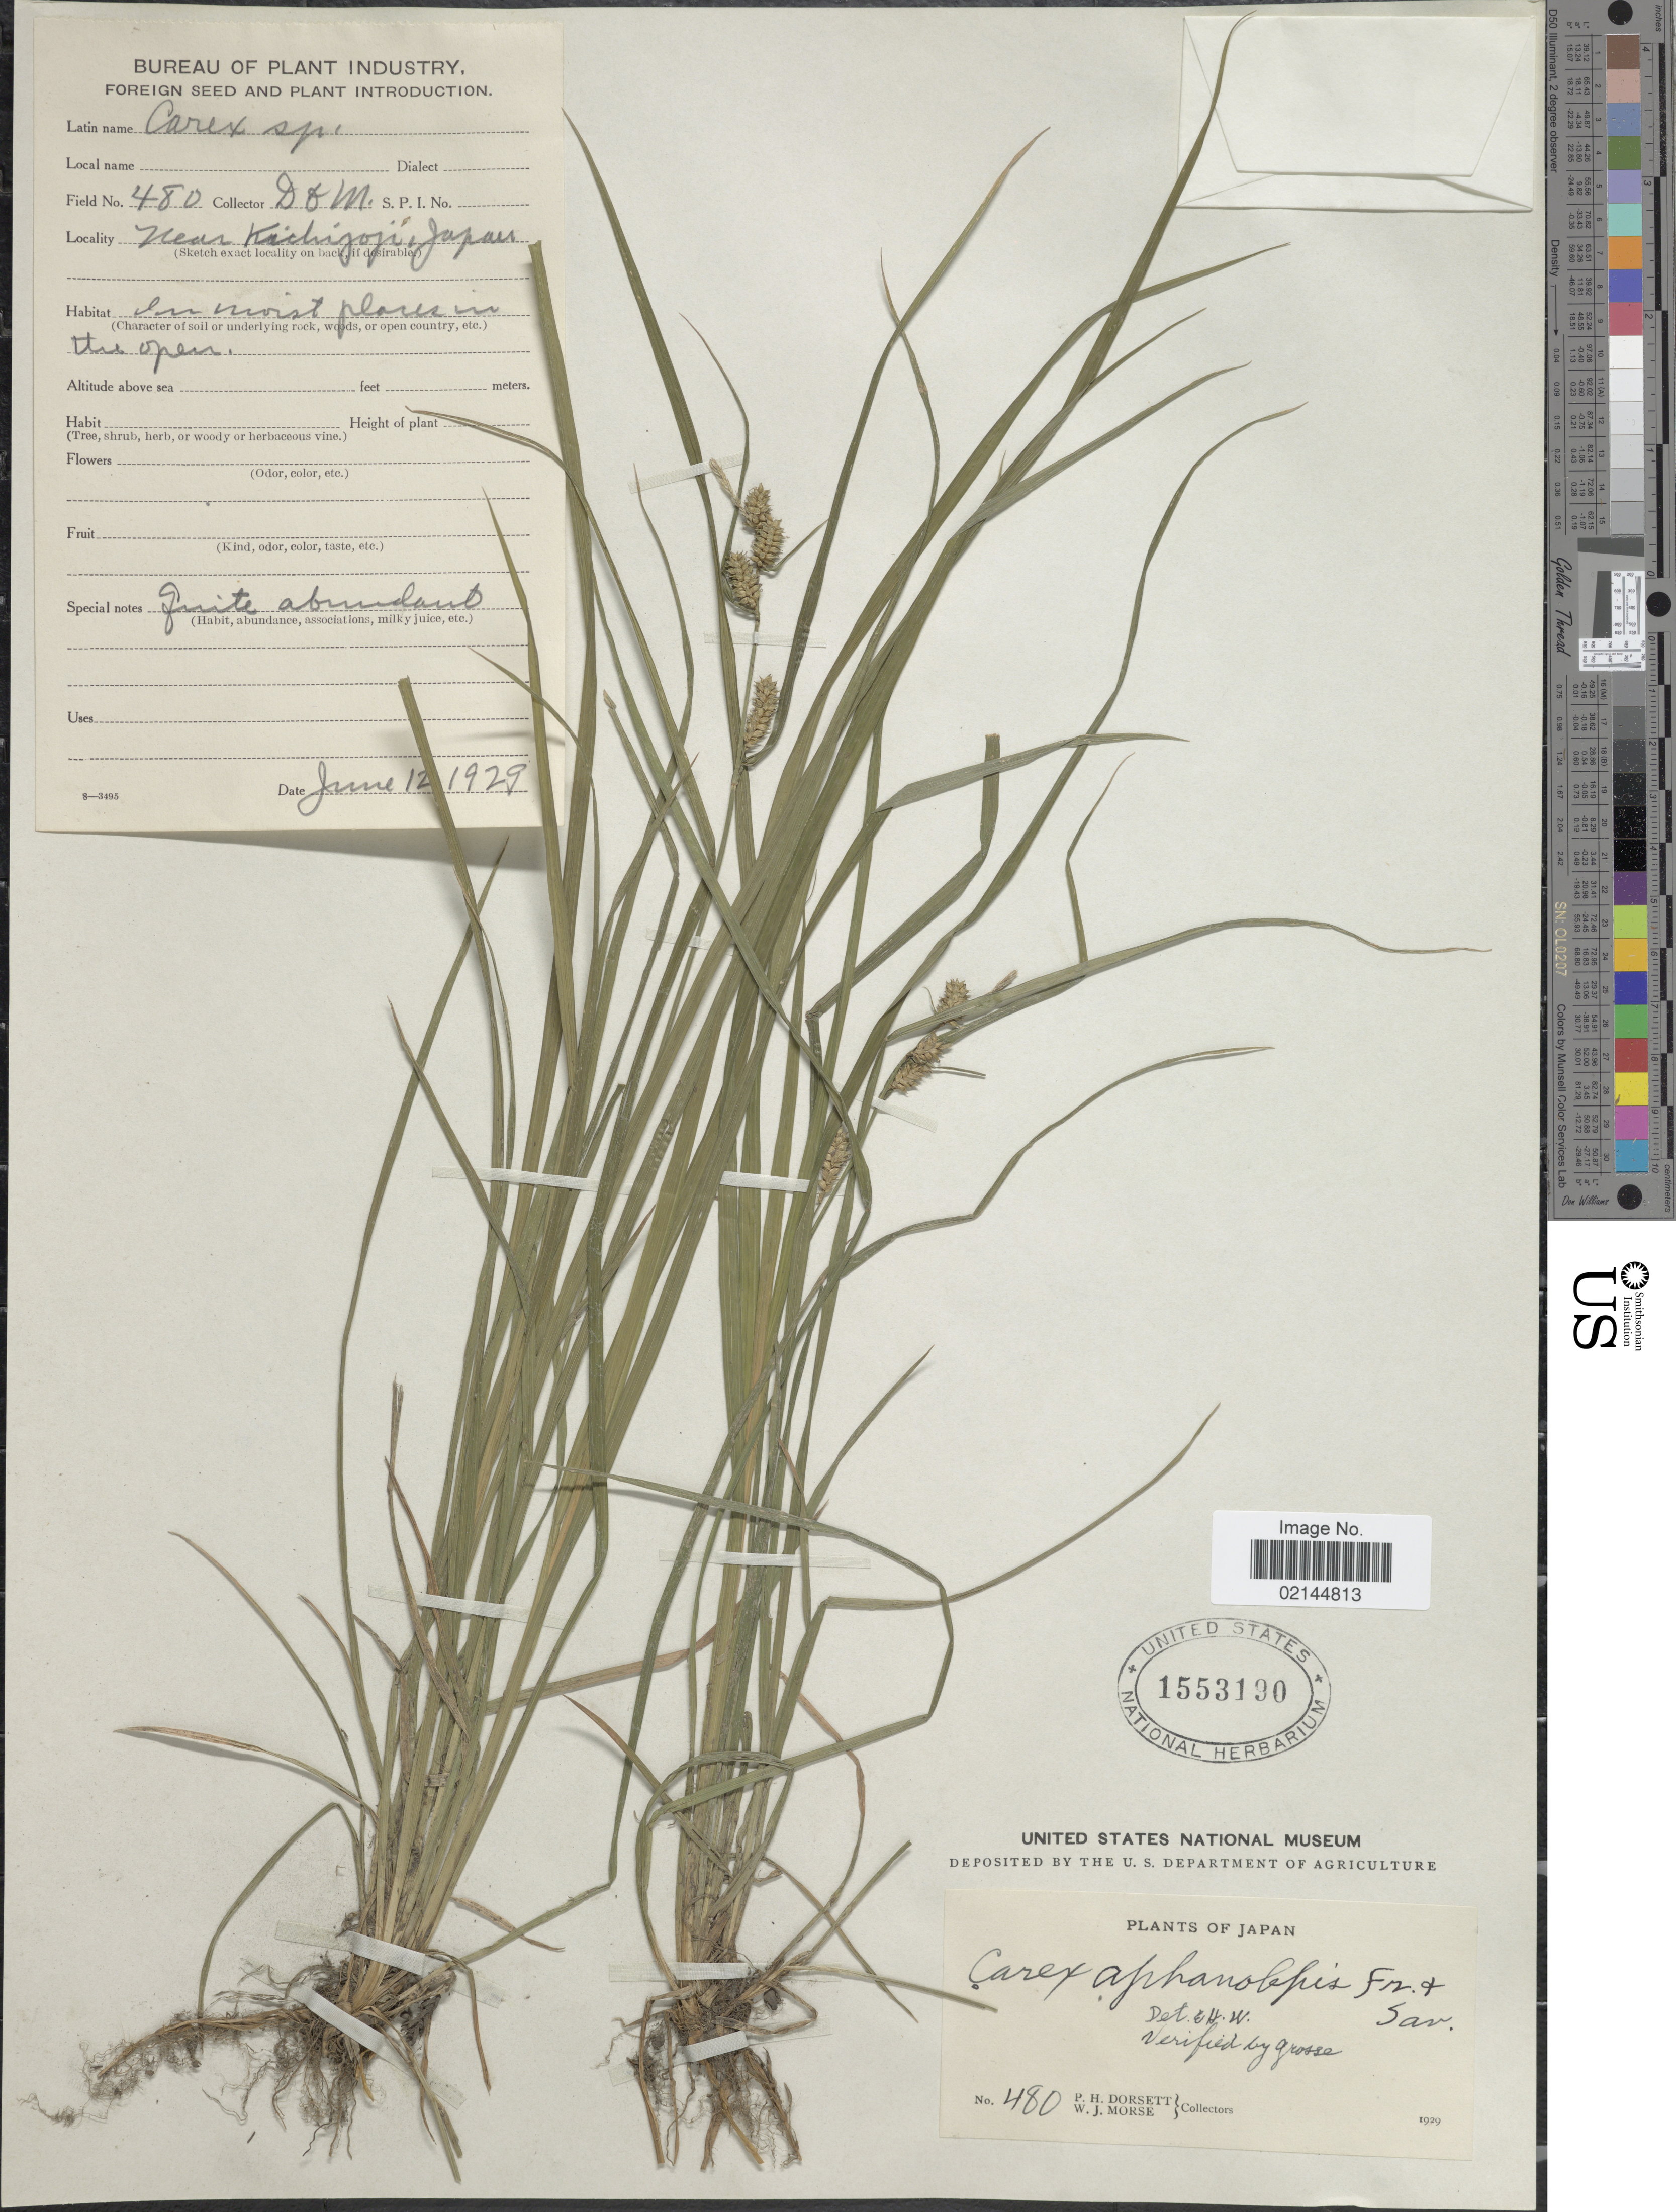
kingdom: Plantae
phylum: Tracheophyta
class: Liliopsida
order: Poales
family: Cyperaceae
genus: Carex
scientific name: Carex japonica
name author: Thunb.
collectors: P. H. Dorsett & W. J. Morse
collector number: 480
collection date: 1929-06-12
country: Japan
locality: Near Kichigoji, Japan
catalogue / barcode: US 1553190